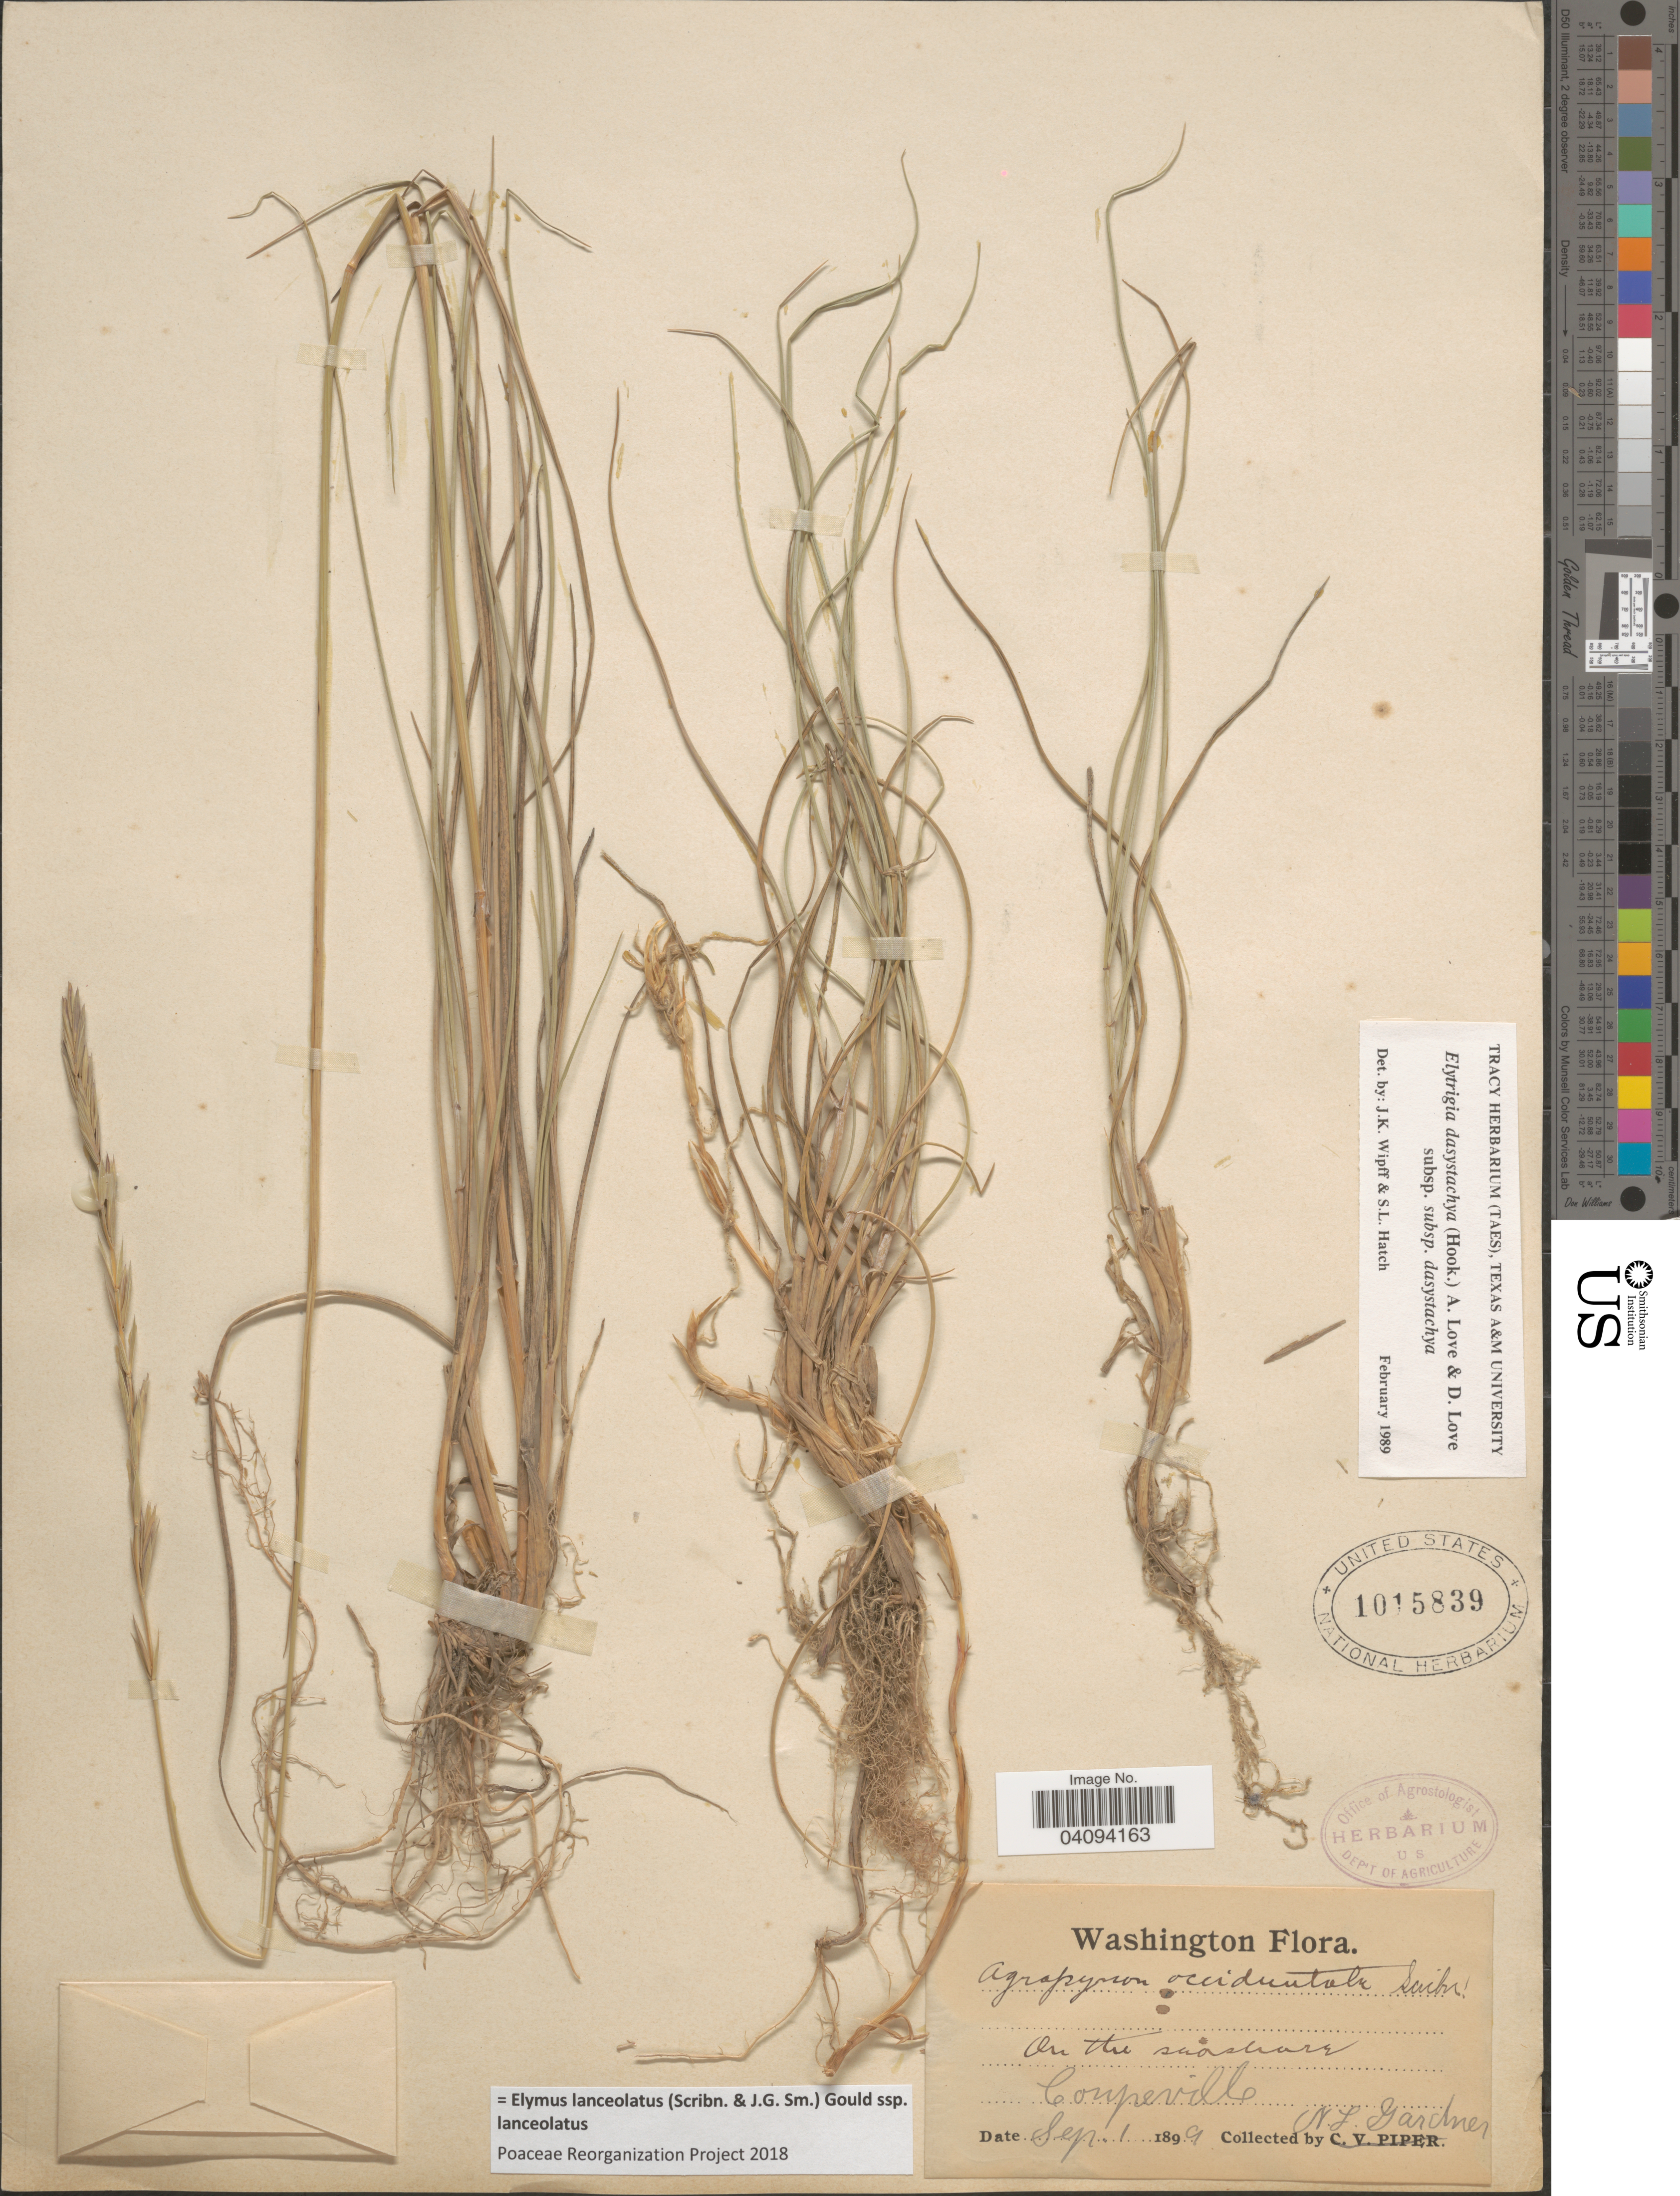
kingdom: Plantae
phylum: Tracheophyta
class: Liliopsida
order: Poales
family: Poaceae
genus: Elymus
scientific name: Elymus lanceolatus subsp. lanceolatus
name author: (Scribn. & J.G. Sm.) Gould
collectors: N. Gardner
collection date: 1899-09-01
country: United States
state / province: Washington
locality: On the seashore Coupeville.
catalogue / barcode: US 1015839